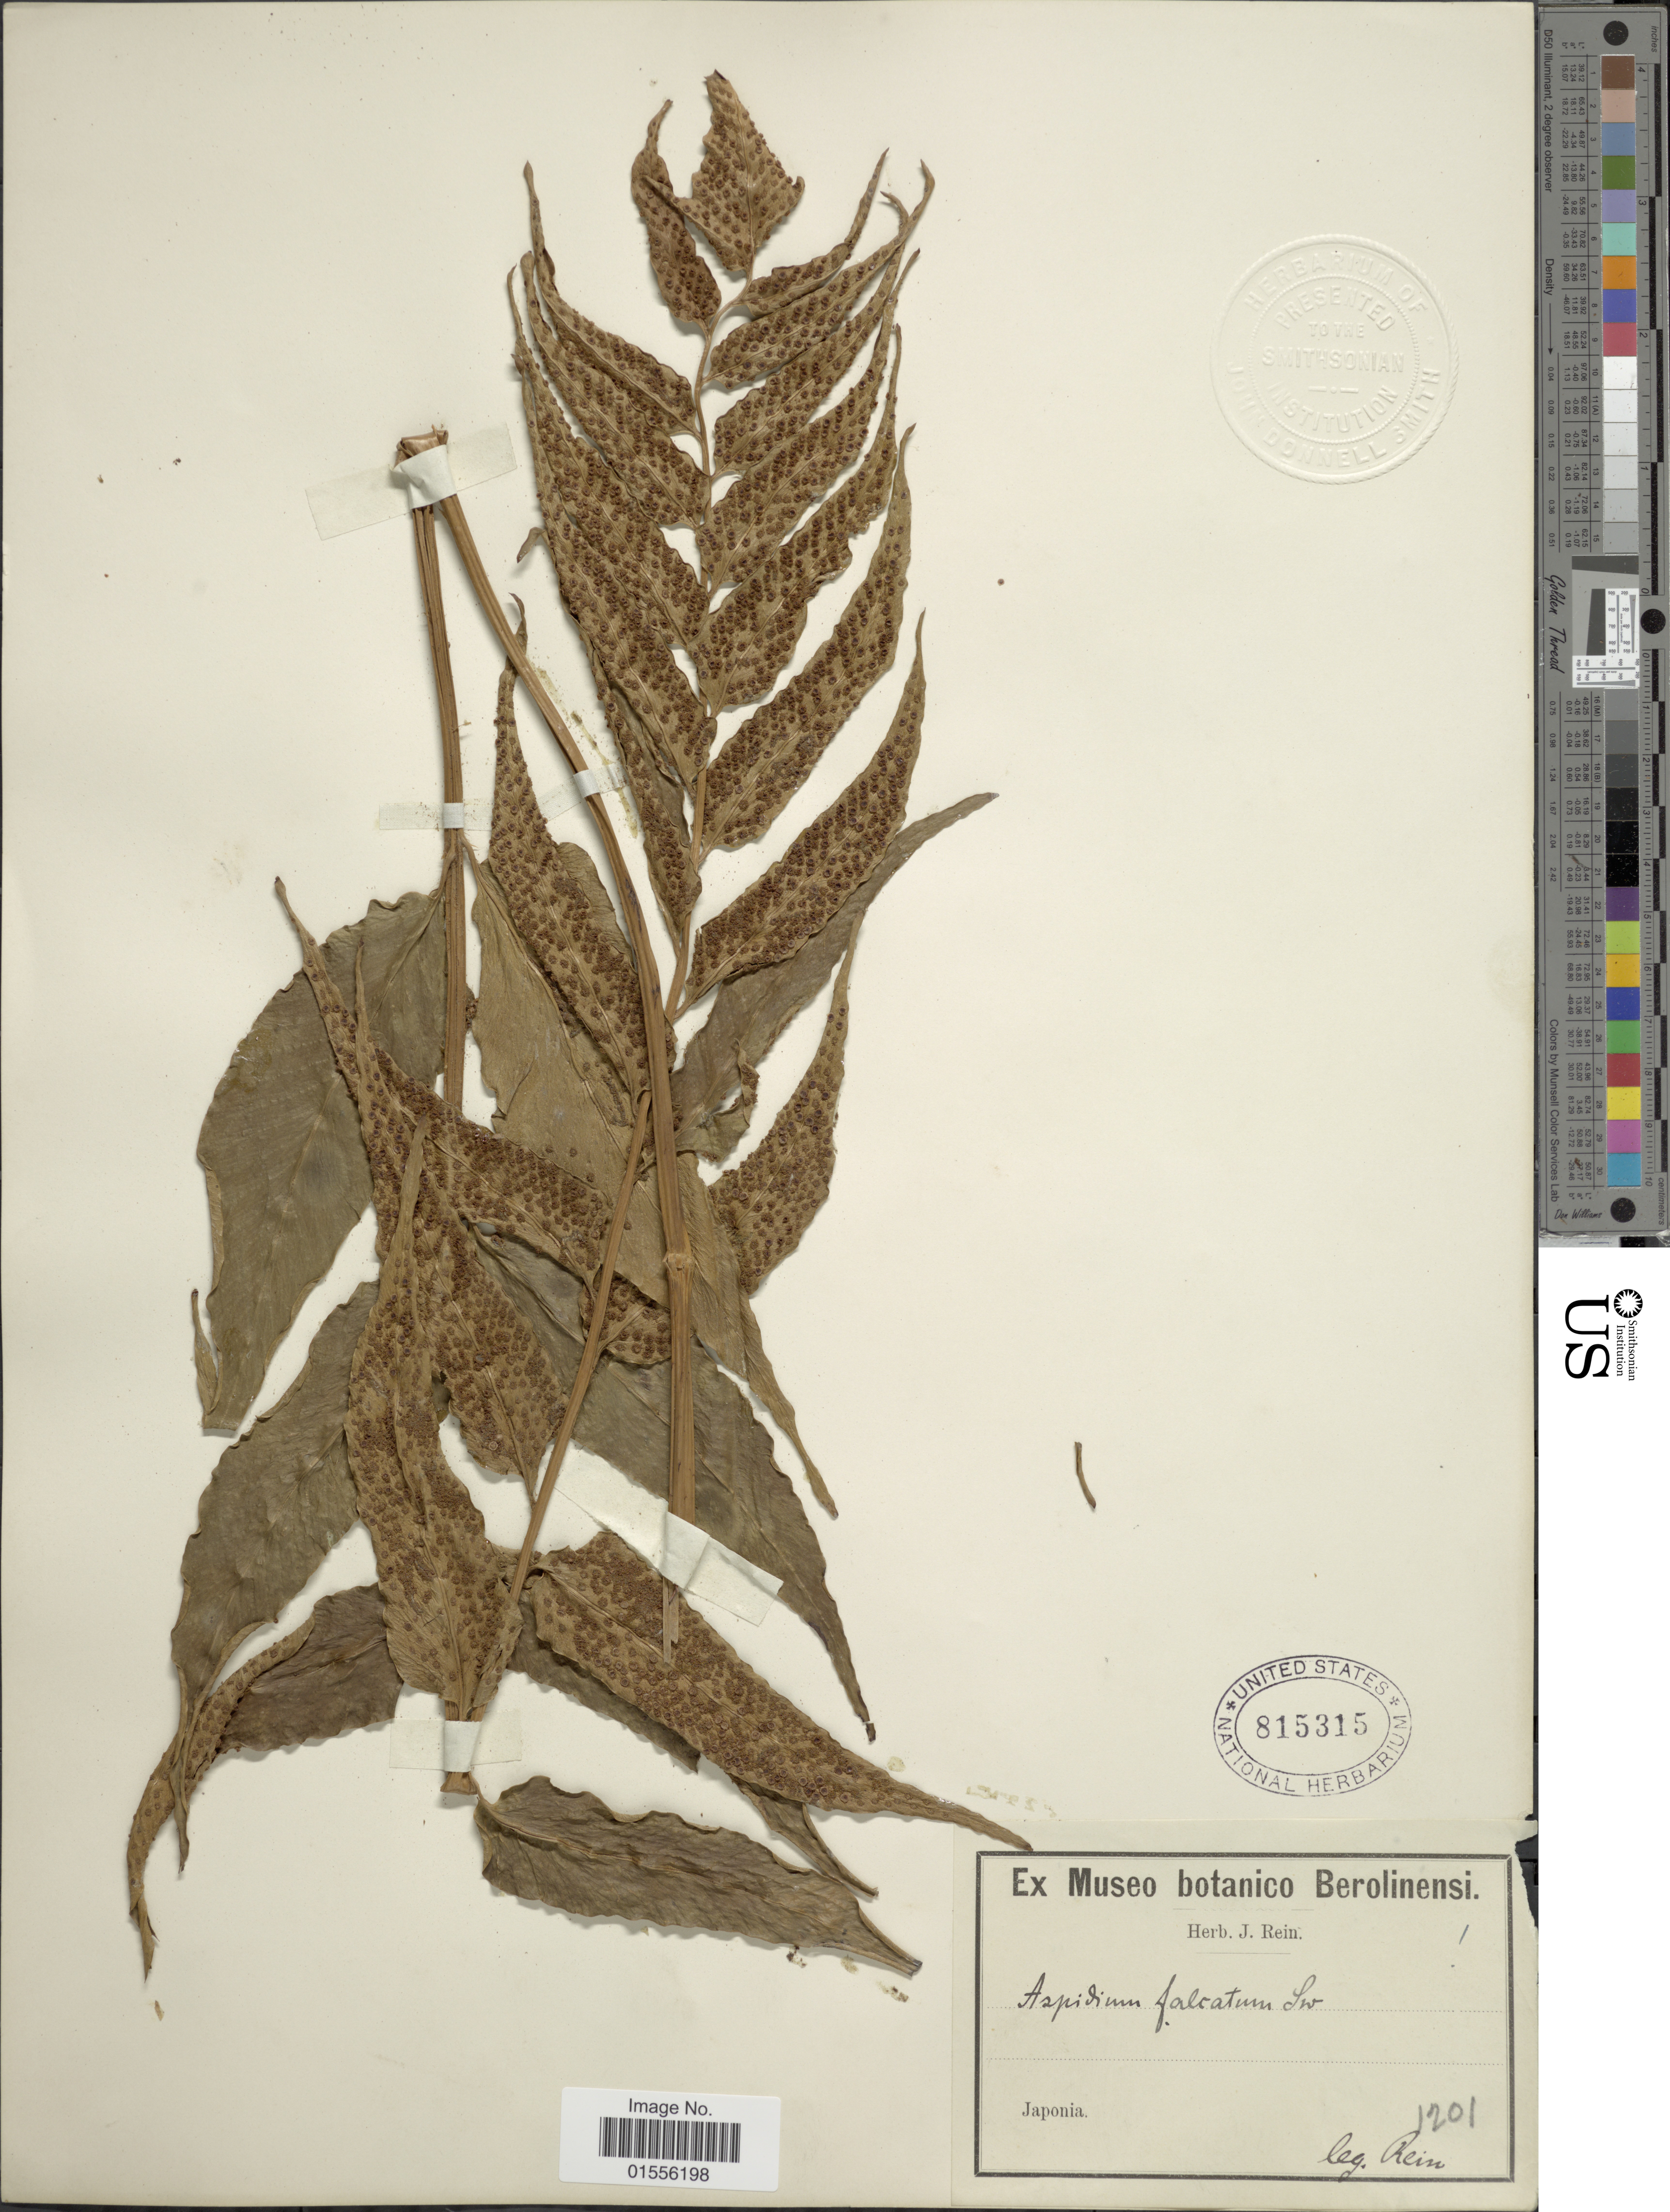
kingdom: Plantae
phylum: Tracheophyta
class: Polypodiopsida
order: Polypodiales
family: Dryopteridaceae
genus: Cyrtomium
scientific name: Cyrtomium falcatum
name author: (L. f.) C. Presl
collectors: J. Rein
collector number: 1201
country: Japan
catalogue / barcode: US 815315